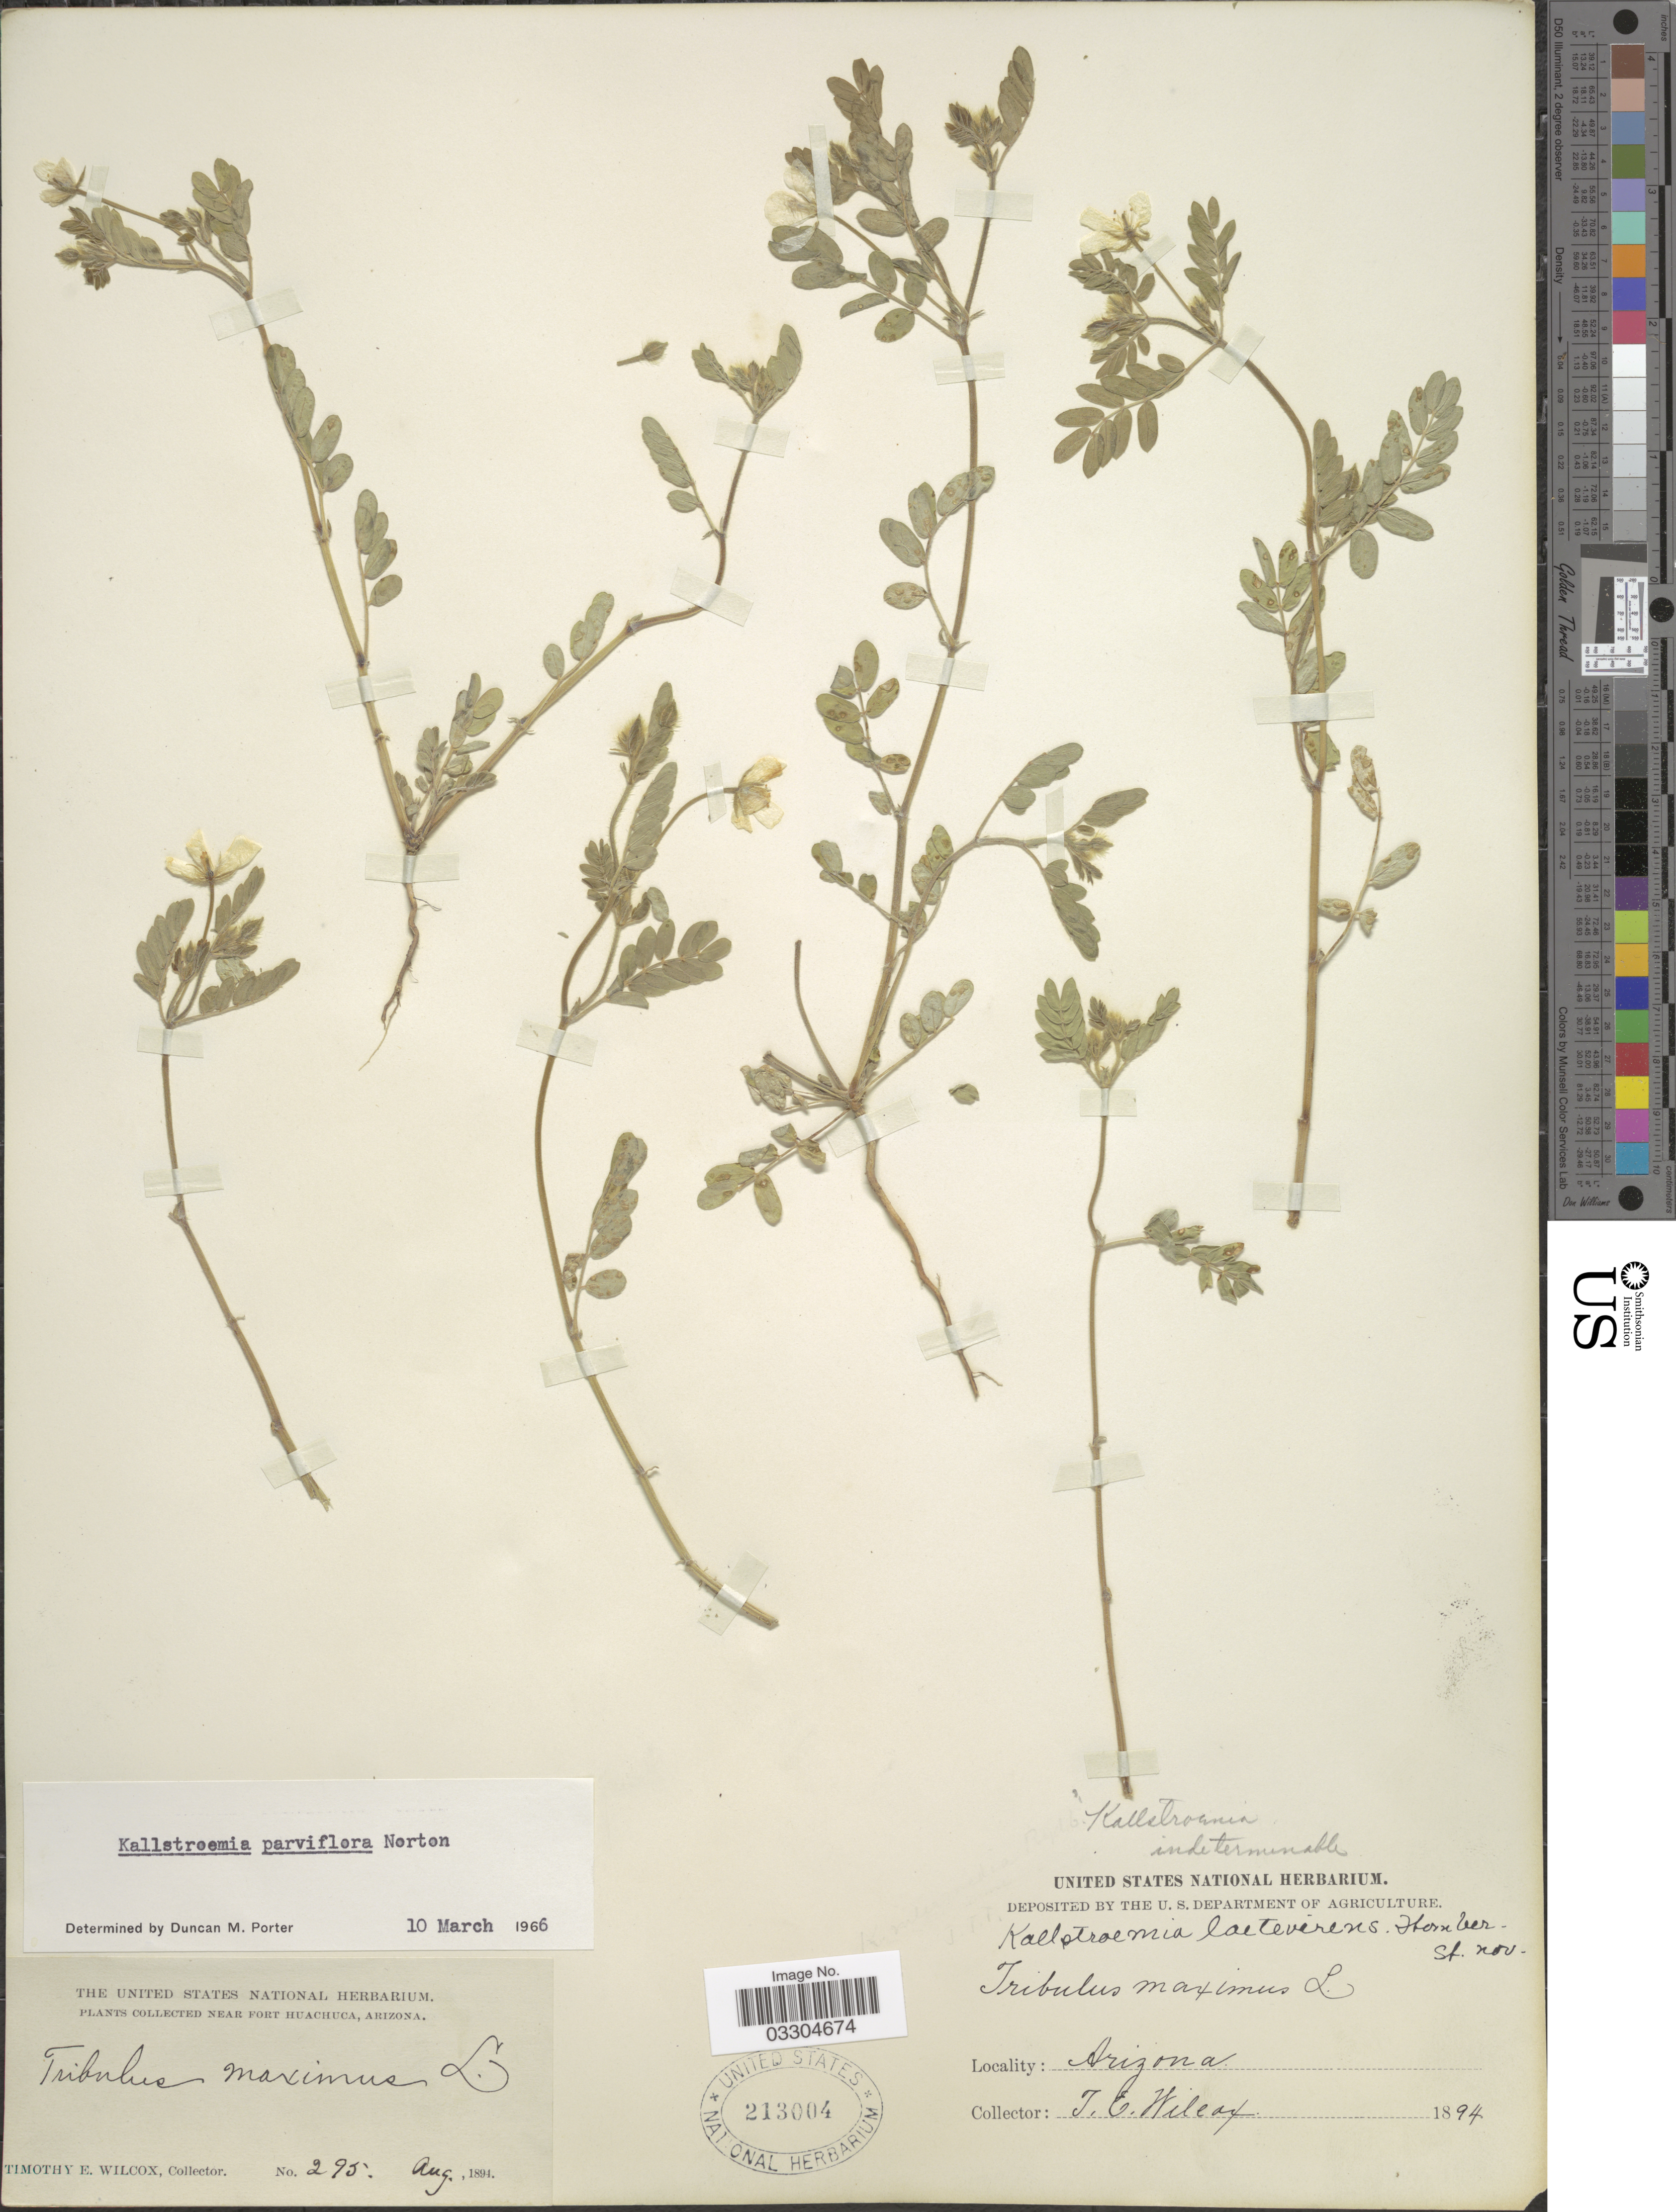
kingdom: Plantae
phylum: Tracheophyta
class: Magnoliopsida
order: Zygophyllales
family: Zygophyllaceae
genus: Kallstroemia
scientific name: Kallstroemia parviflora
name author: Norton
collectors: T. E. Wilcox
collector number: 295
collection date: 1894-08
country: United States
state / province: Arizona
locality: Near Fort Huachuca.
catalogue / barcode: US 213004